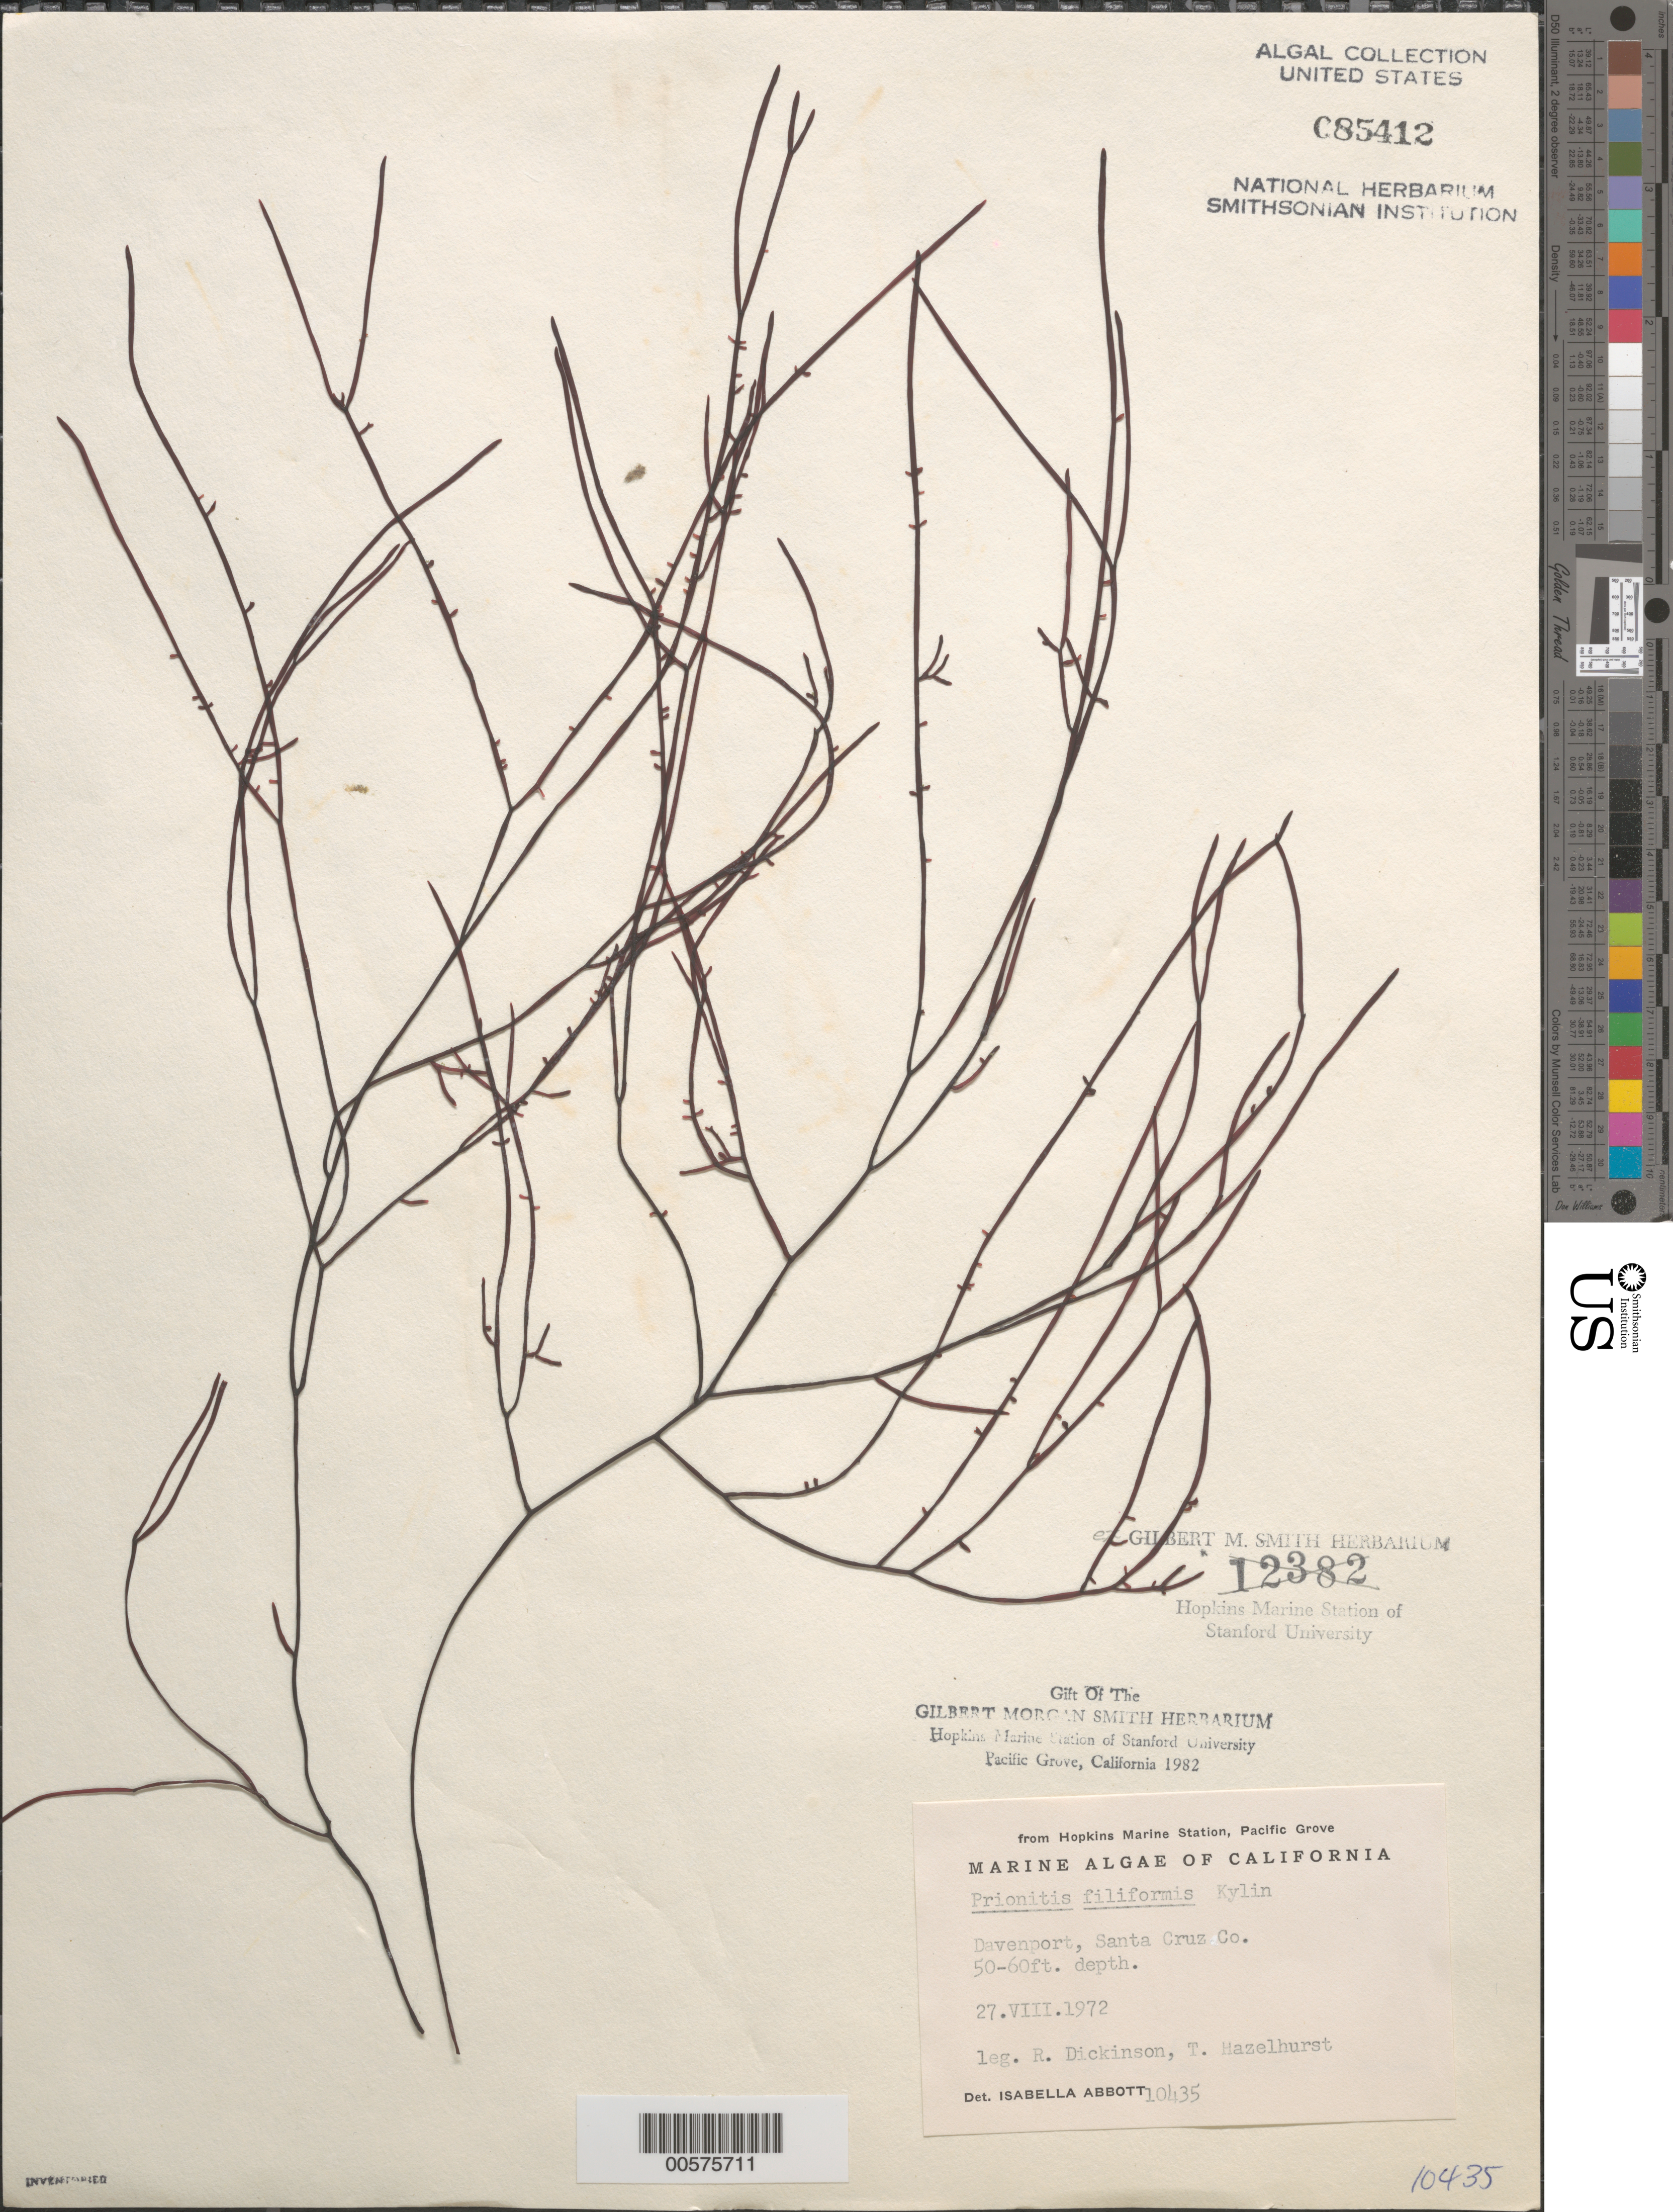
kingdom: Plantae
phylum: Rhodophyta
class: Florideophyceae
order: Halymeniales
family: Halymeniaceae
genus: Prionitis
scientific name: Prionitis filiformis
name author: Kylin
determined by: Abbott, Isabella A.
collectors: R. Dickinson & T. Hazelhurst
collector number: IAA 10435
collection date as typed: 27 Aug 1972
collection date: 1972-08-27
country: United States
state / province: California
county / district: Santa Cruz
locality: Davenport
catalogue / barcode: US 85412